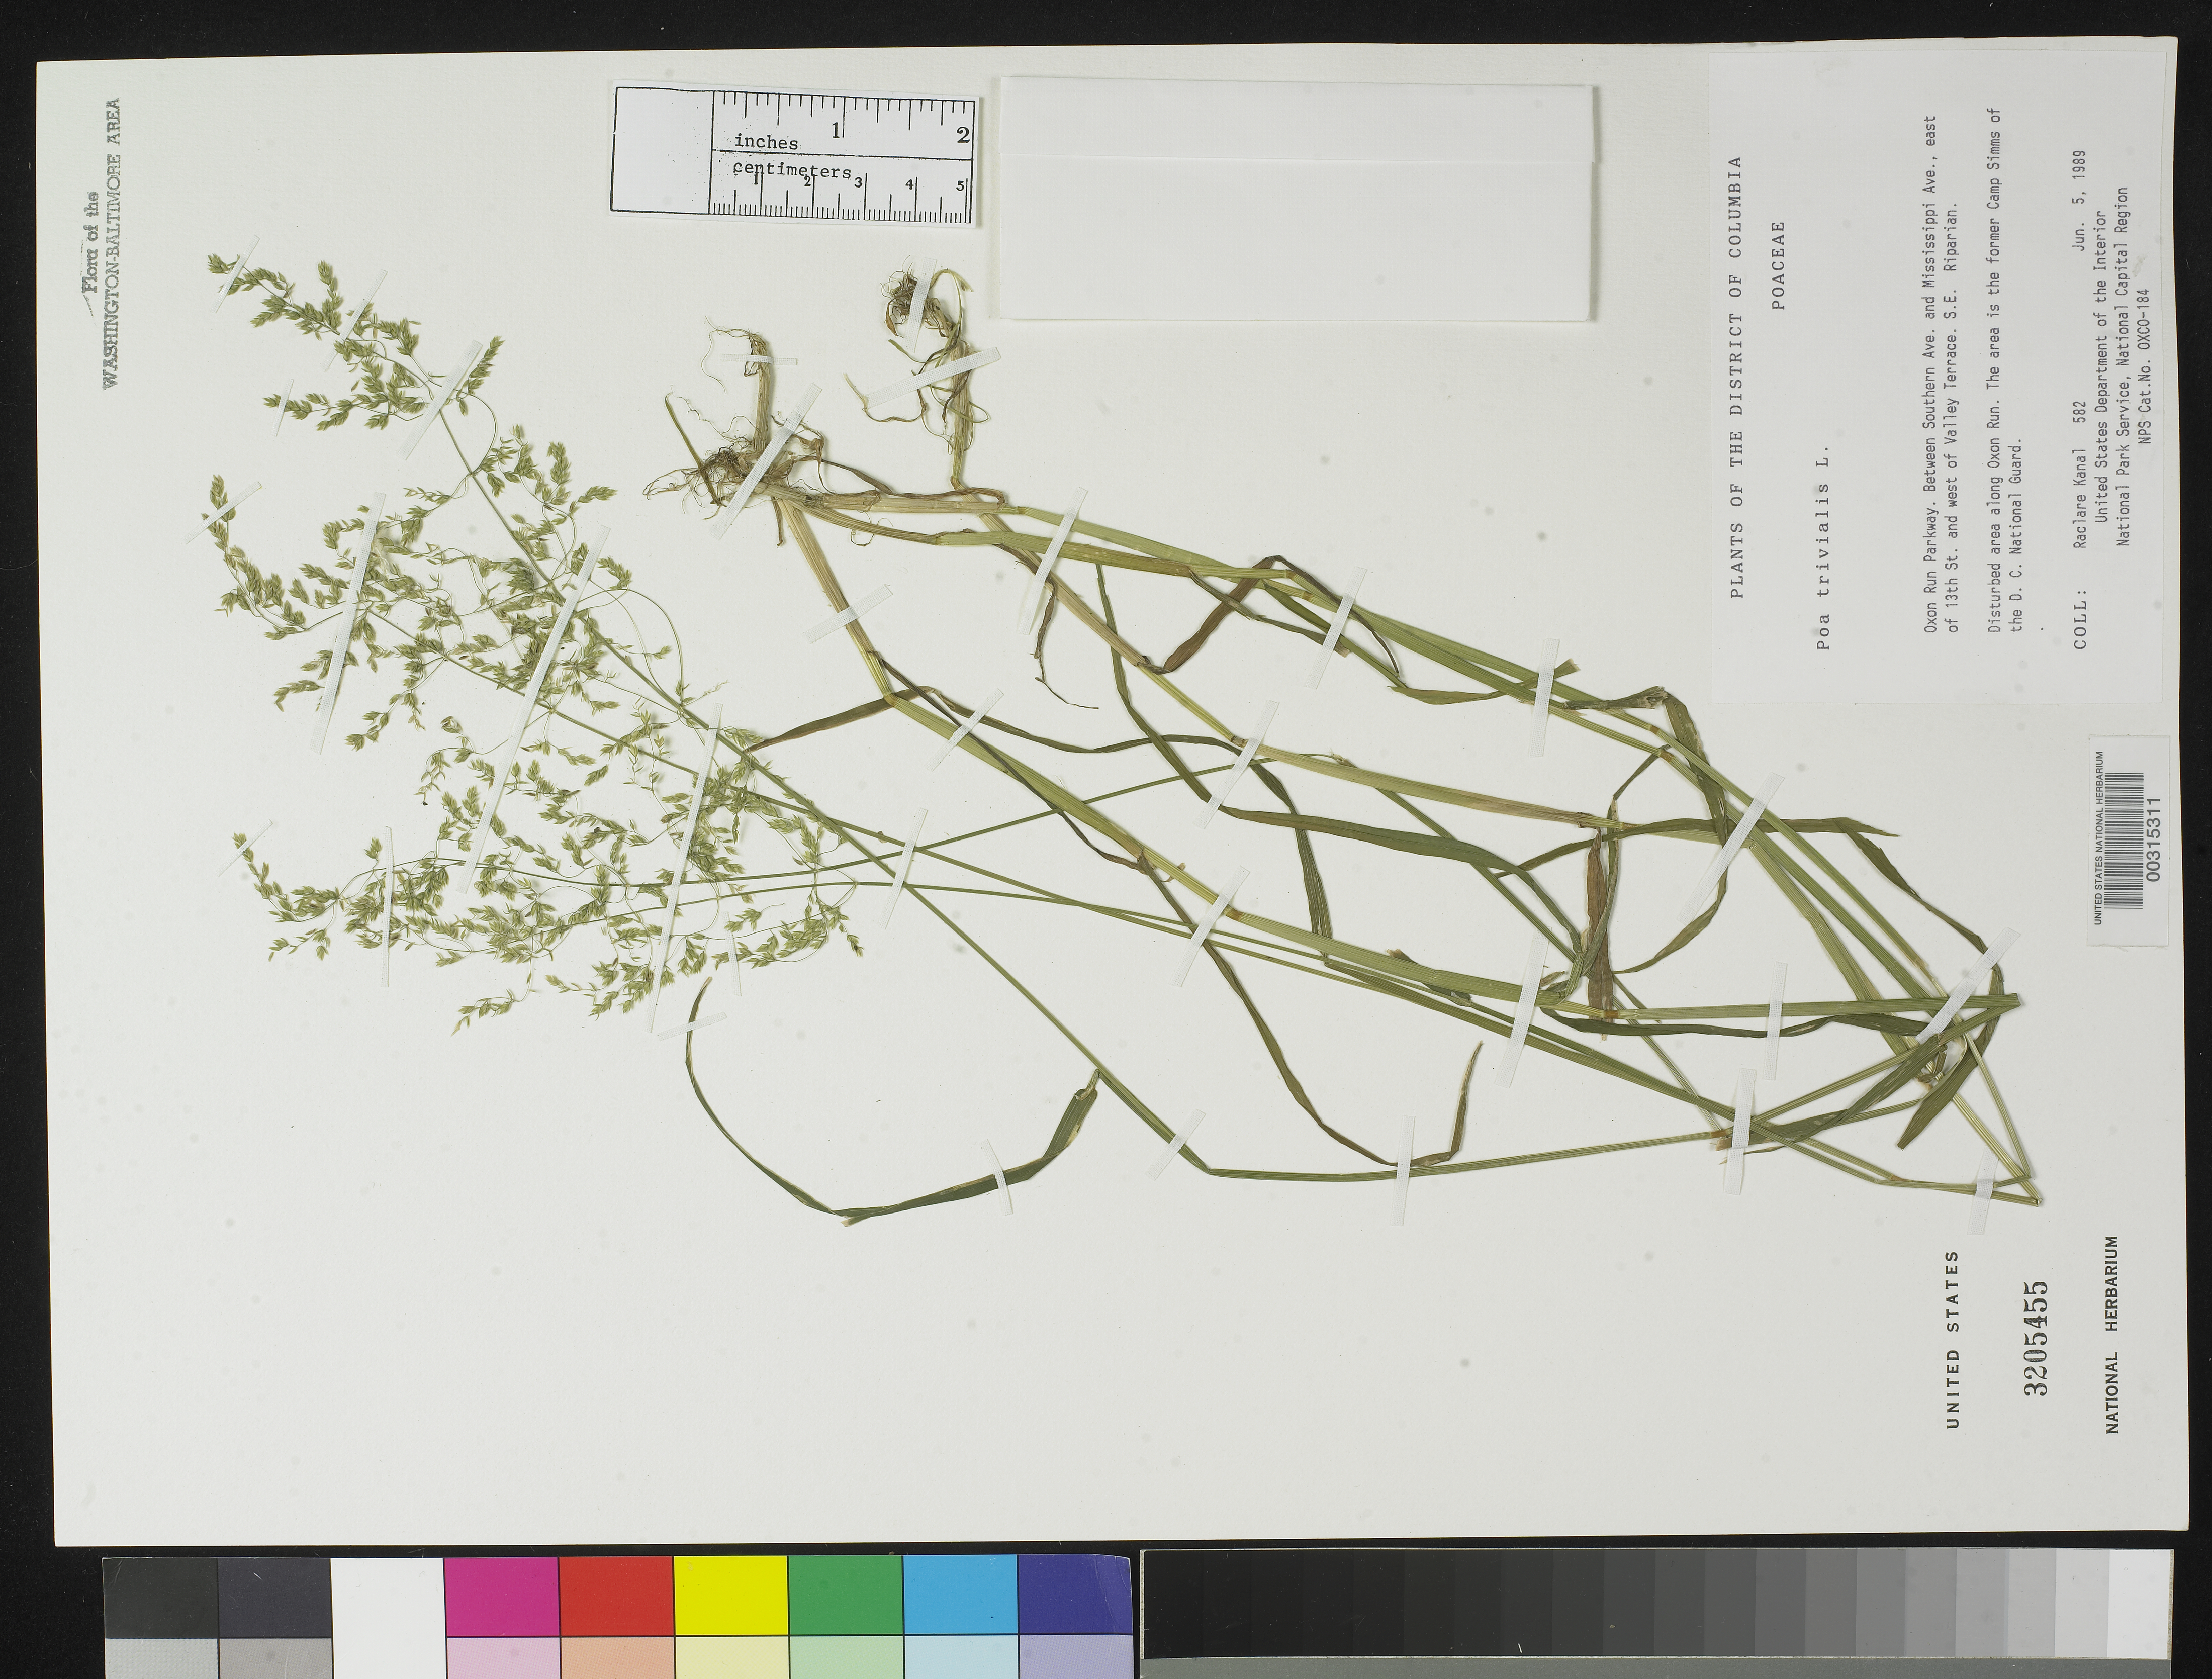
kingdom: Plantae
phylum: Tracheophyta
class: Liliopsida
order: Poales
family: Poaceae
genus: Poa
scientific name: Poa trivialis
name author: L.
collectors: R. Kanal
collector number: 582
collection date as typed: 05 Jun 1989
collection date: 1989-06-05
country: United States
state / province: District of Columbia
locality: Oxon Run Parkway, between Southern Ave and Mississippi Ave, E of 13th St, W of Valley Terrace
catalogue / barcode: US 3205455